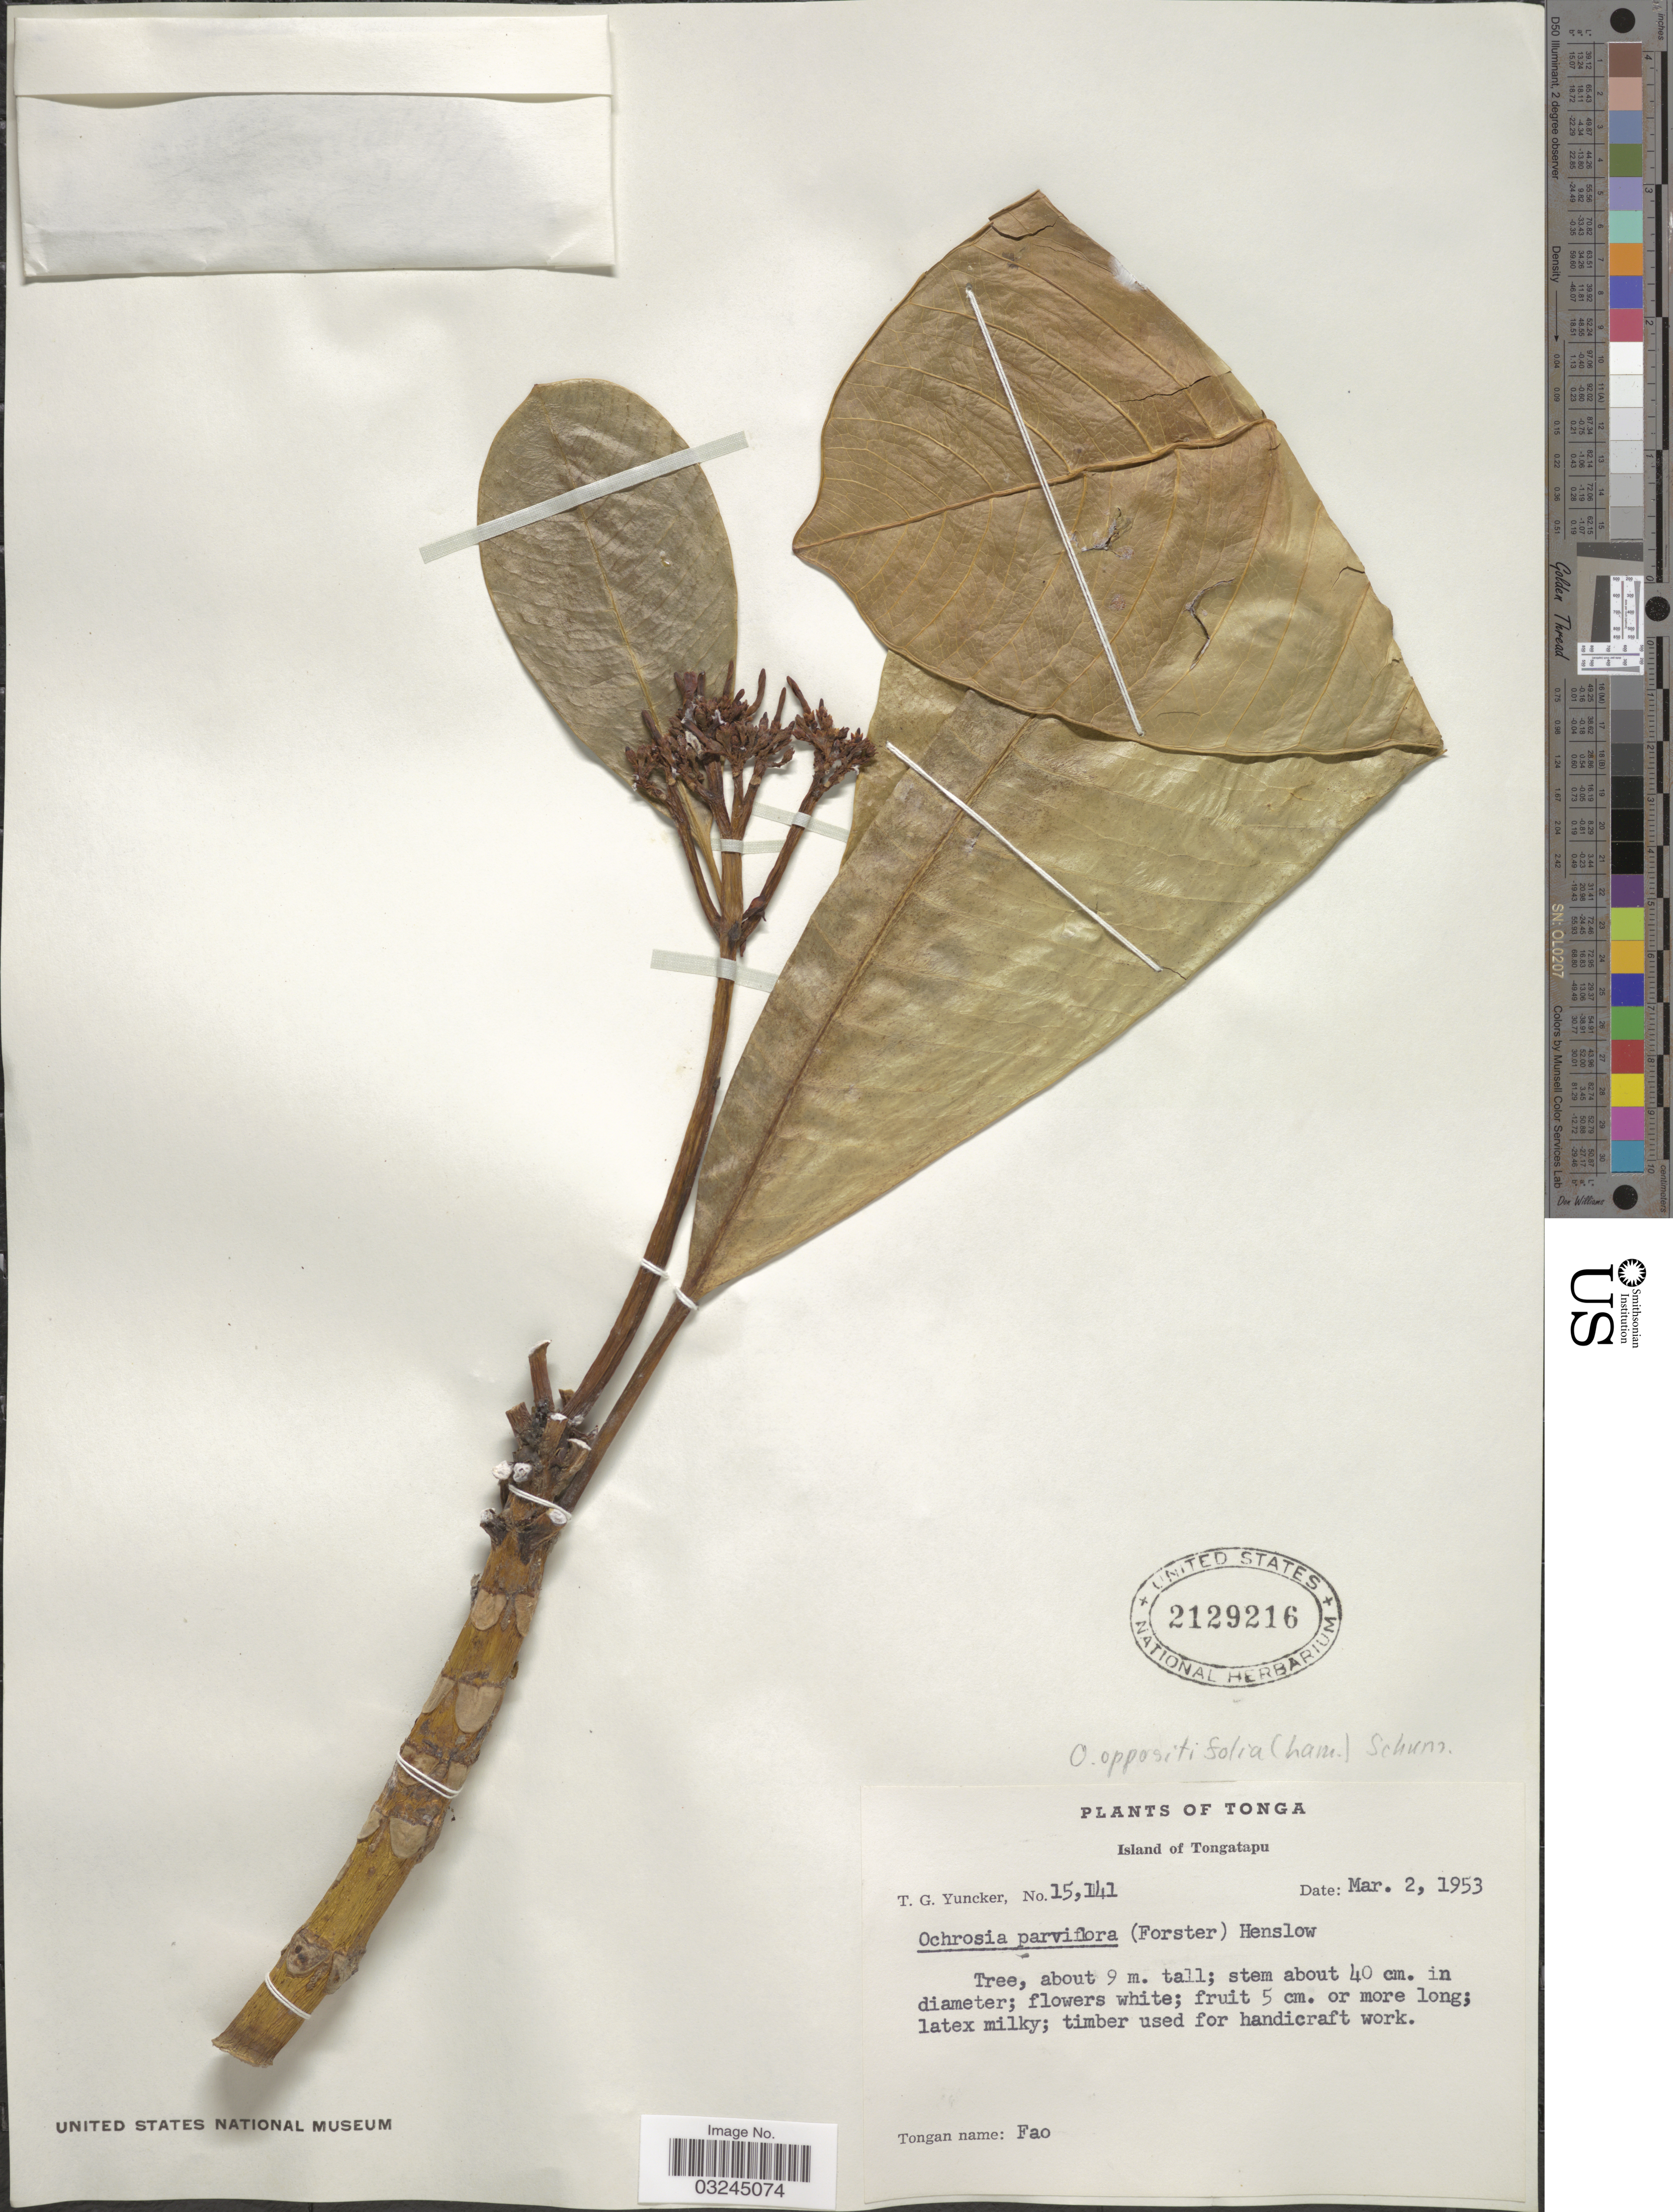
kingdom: Plantae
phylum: Tracheophyta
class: Magnoliopsida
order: Gentianales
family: Apocynaceae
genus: Ochrosia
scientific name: Ochrosia oppositifolia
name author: (Lam.) K. Schum.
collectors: T. G. Yuncker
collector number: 15141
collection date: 1953-03-02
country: Tonga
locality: Island of Tongatapu.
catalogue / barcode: US 2129216